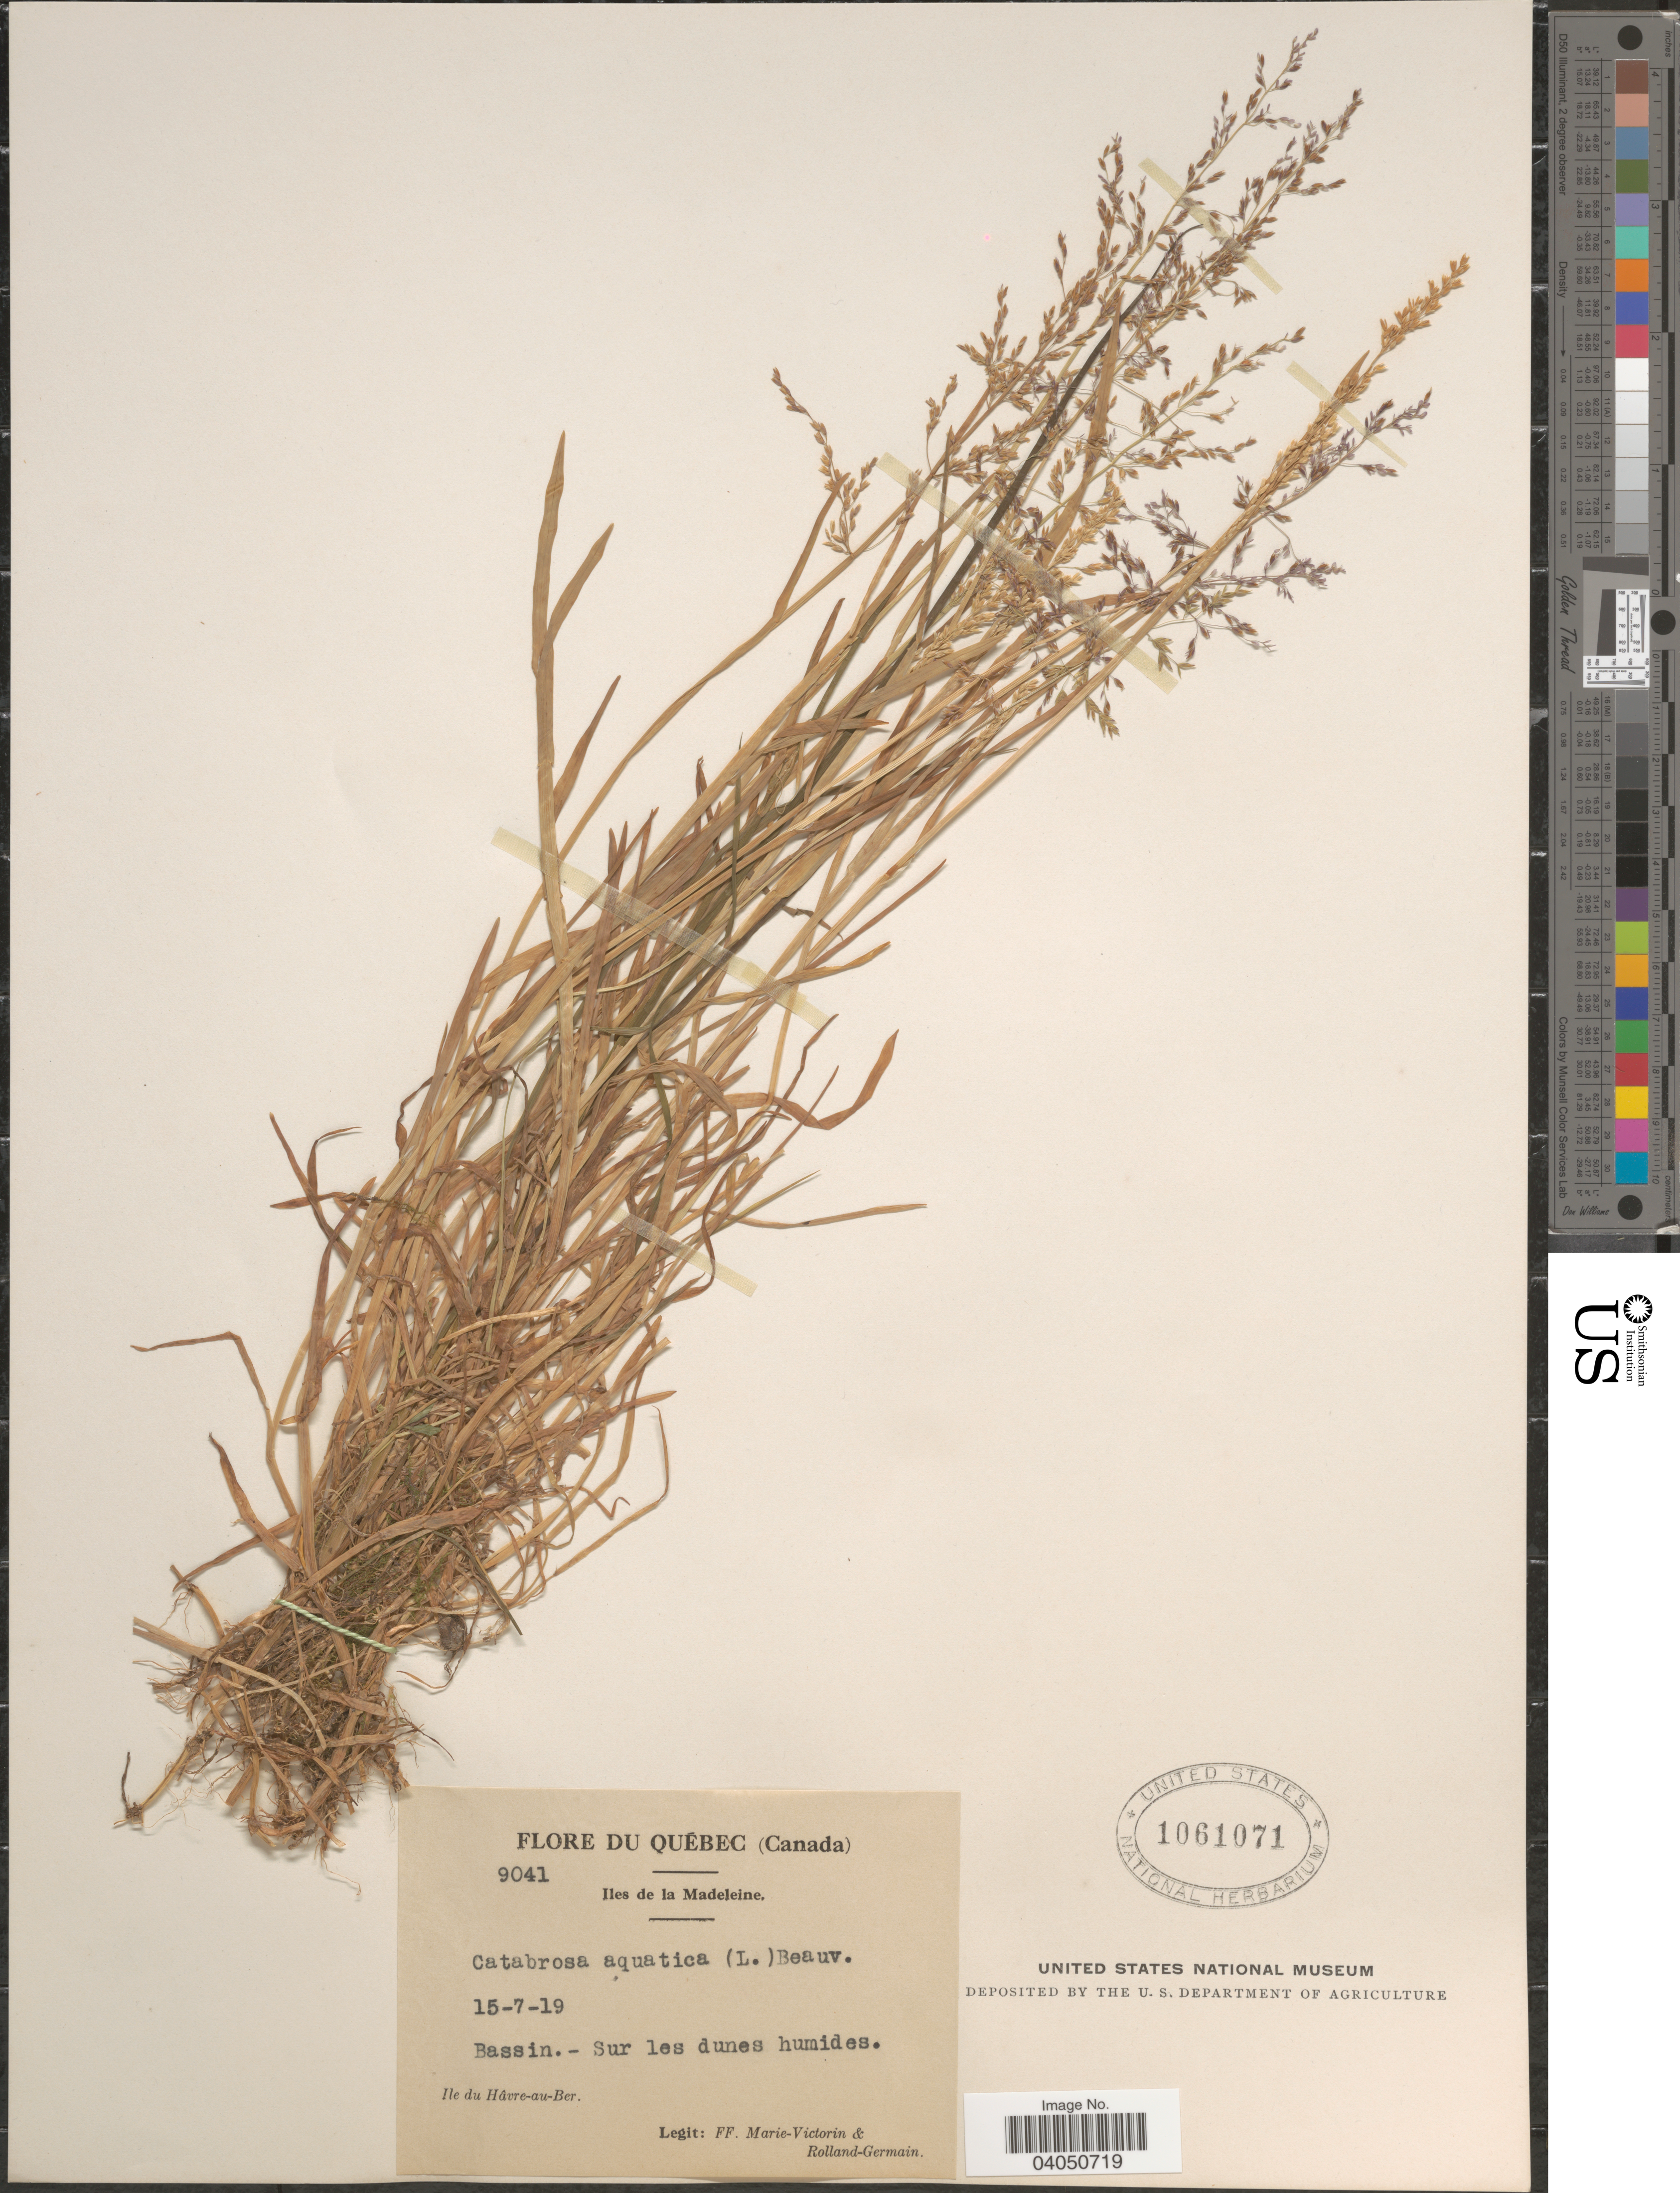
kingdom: Plantae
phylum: Tracheophyta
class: Liliopsida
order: Poales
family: Poaceae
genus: Catabrosa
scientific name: Catabrosa aquatica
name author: (L.) P. Beauv.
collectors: F. Marie-Victorin & Rolland-Germain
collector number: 9041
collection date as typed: Transcribed d/m/y: 15/7/19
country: Canada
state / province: Quebec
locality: Iles de la Madeleine. Bassin. Ile du Hâvre-au-Ber.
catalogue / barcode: US 1061071